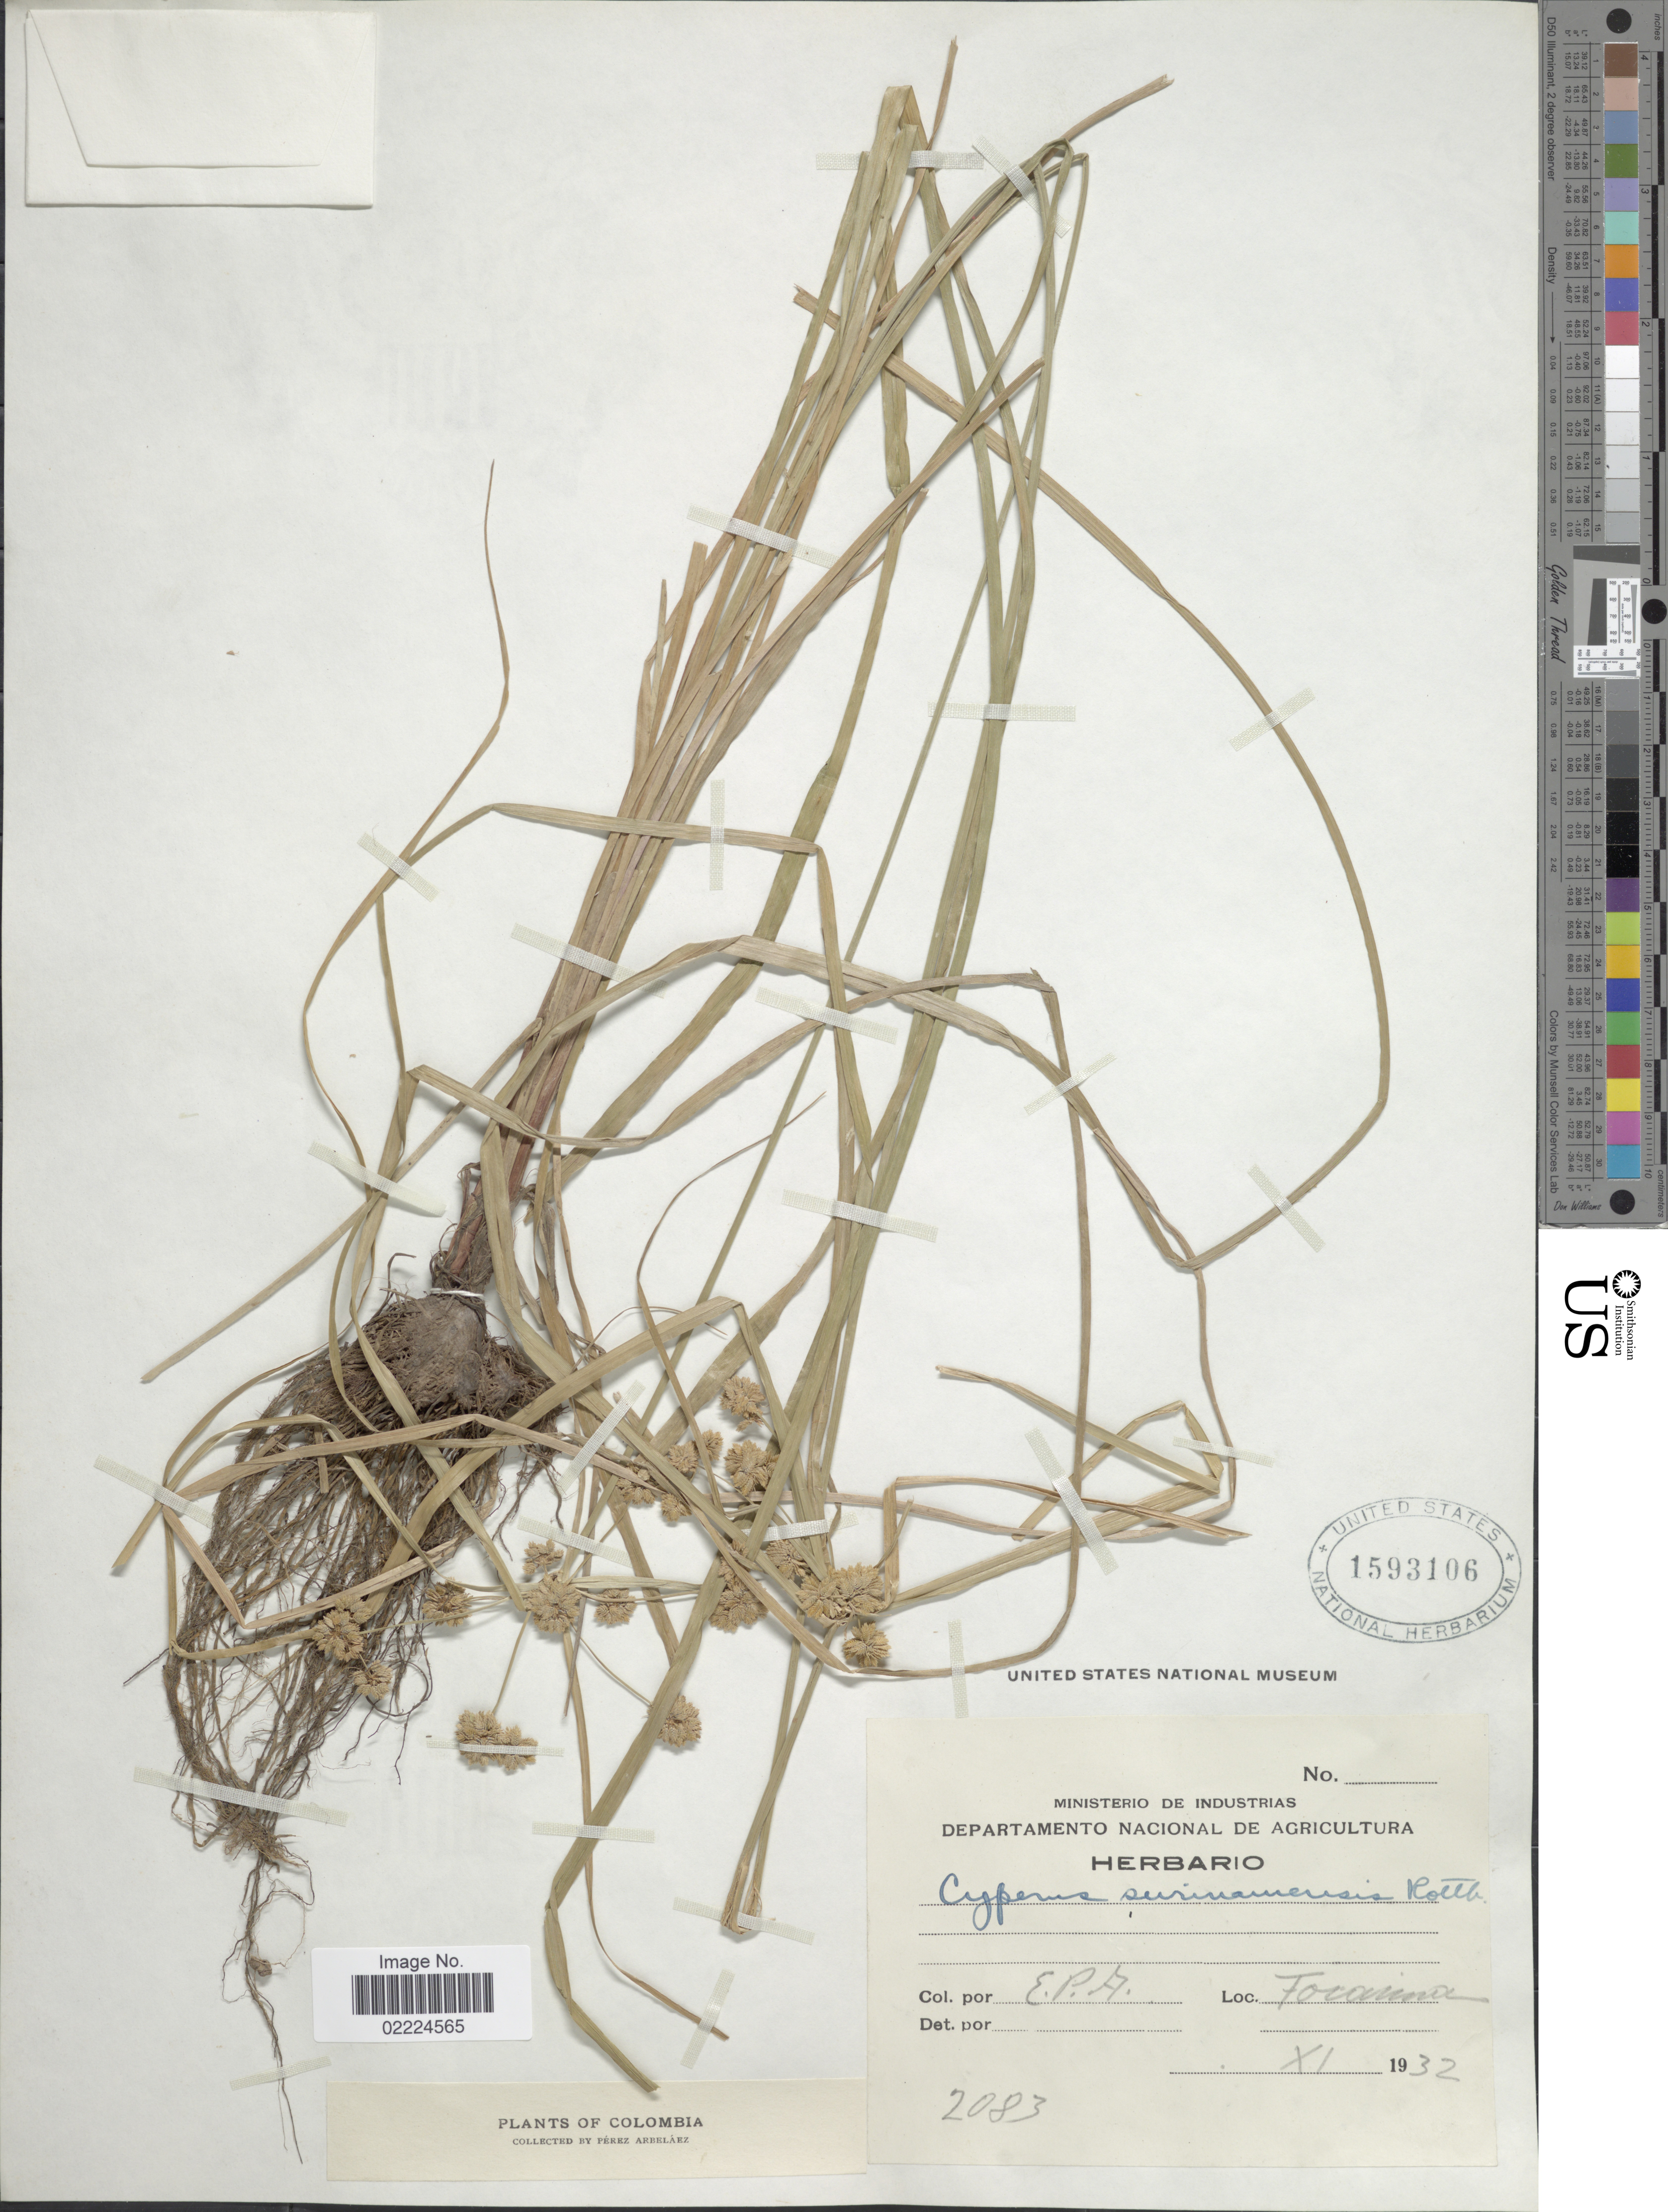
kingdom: Plantae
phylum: Tracheophyta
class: Liliopsida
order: Poales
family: Cyperaceae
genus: Cyperus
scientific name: Cyperus surinamensis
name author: Rottb.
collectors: E. Pérez Arbeláez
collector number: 2083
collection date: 1932-11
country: Colombia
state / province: Cundinamarca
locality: Tocaima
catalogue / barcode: US 1593106